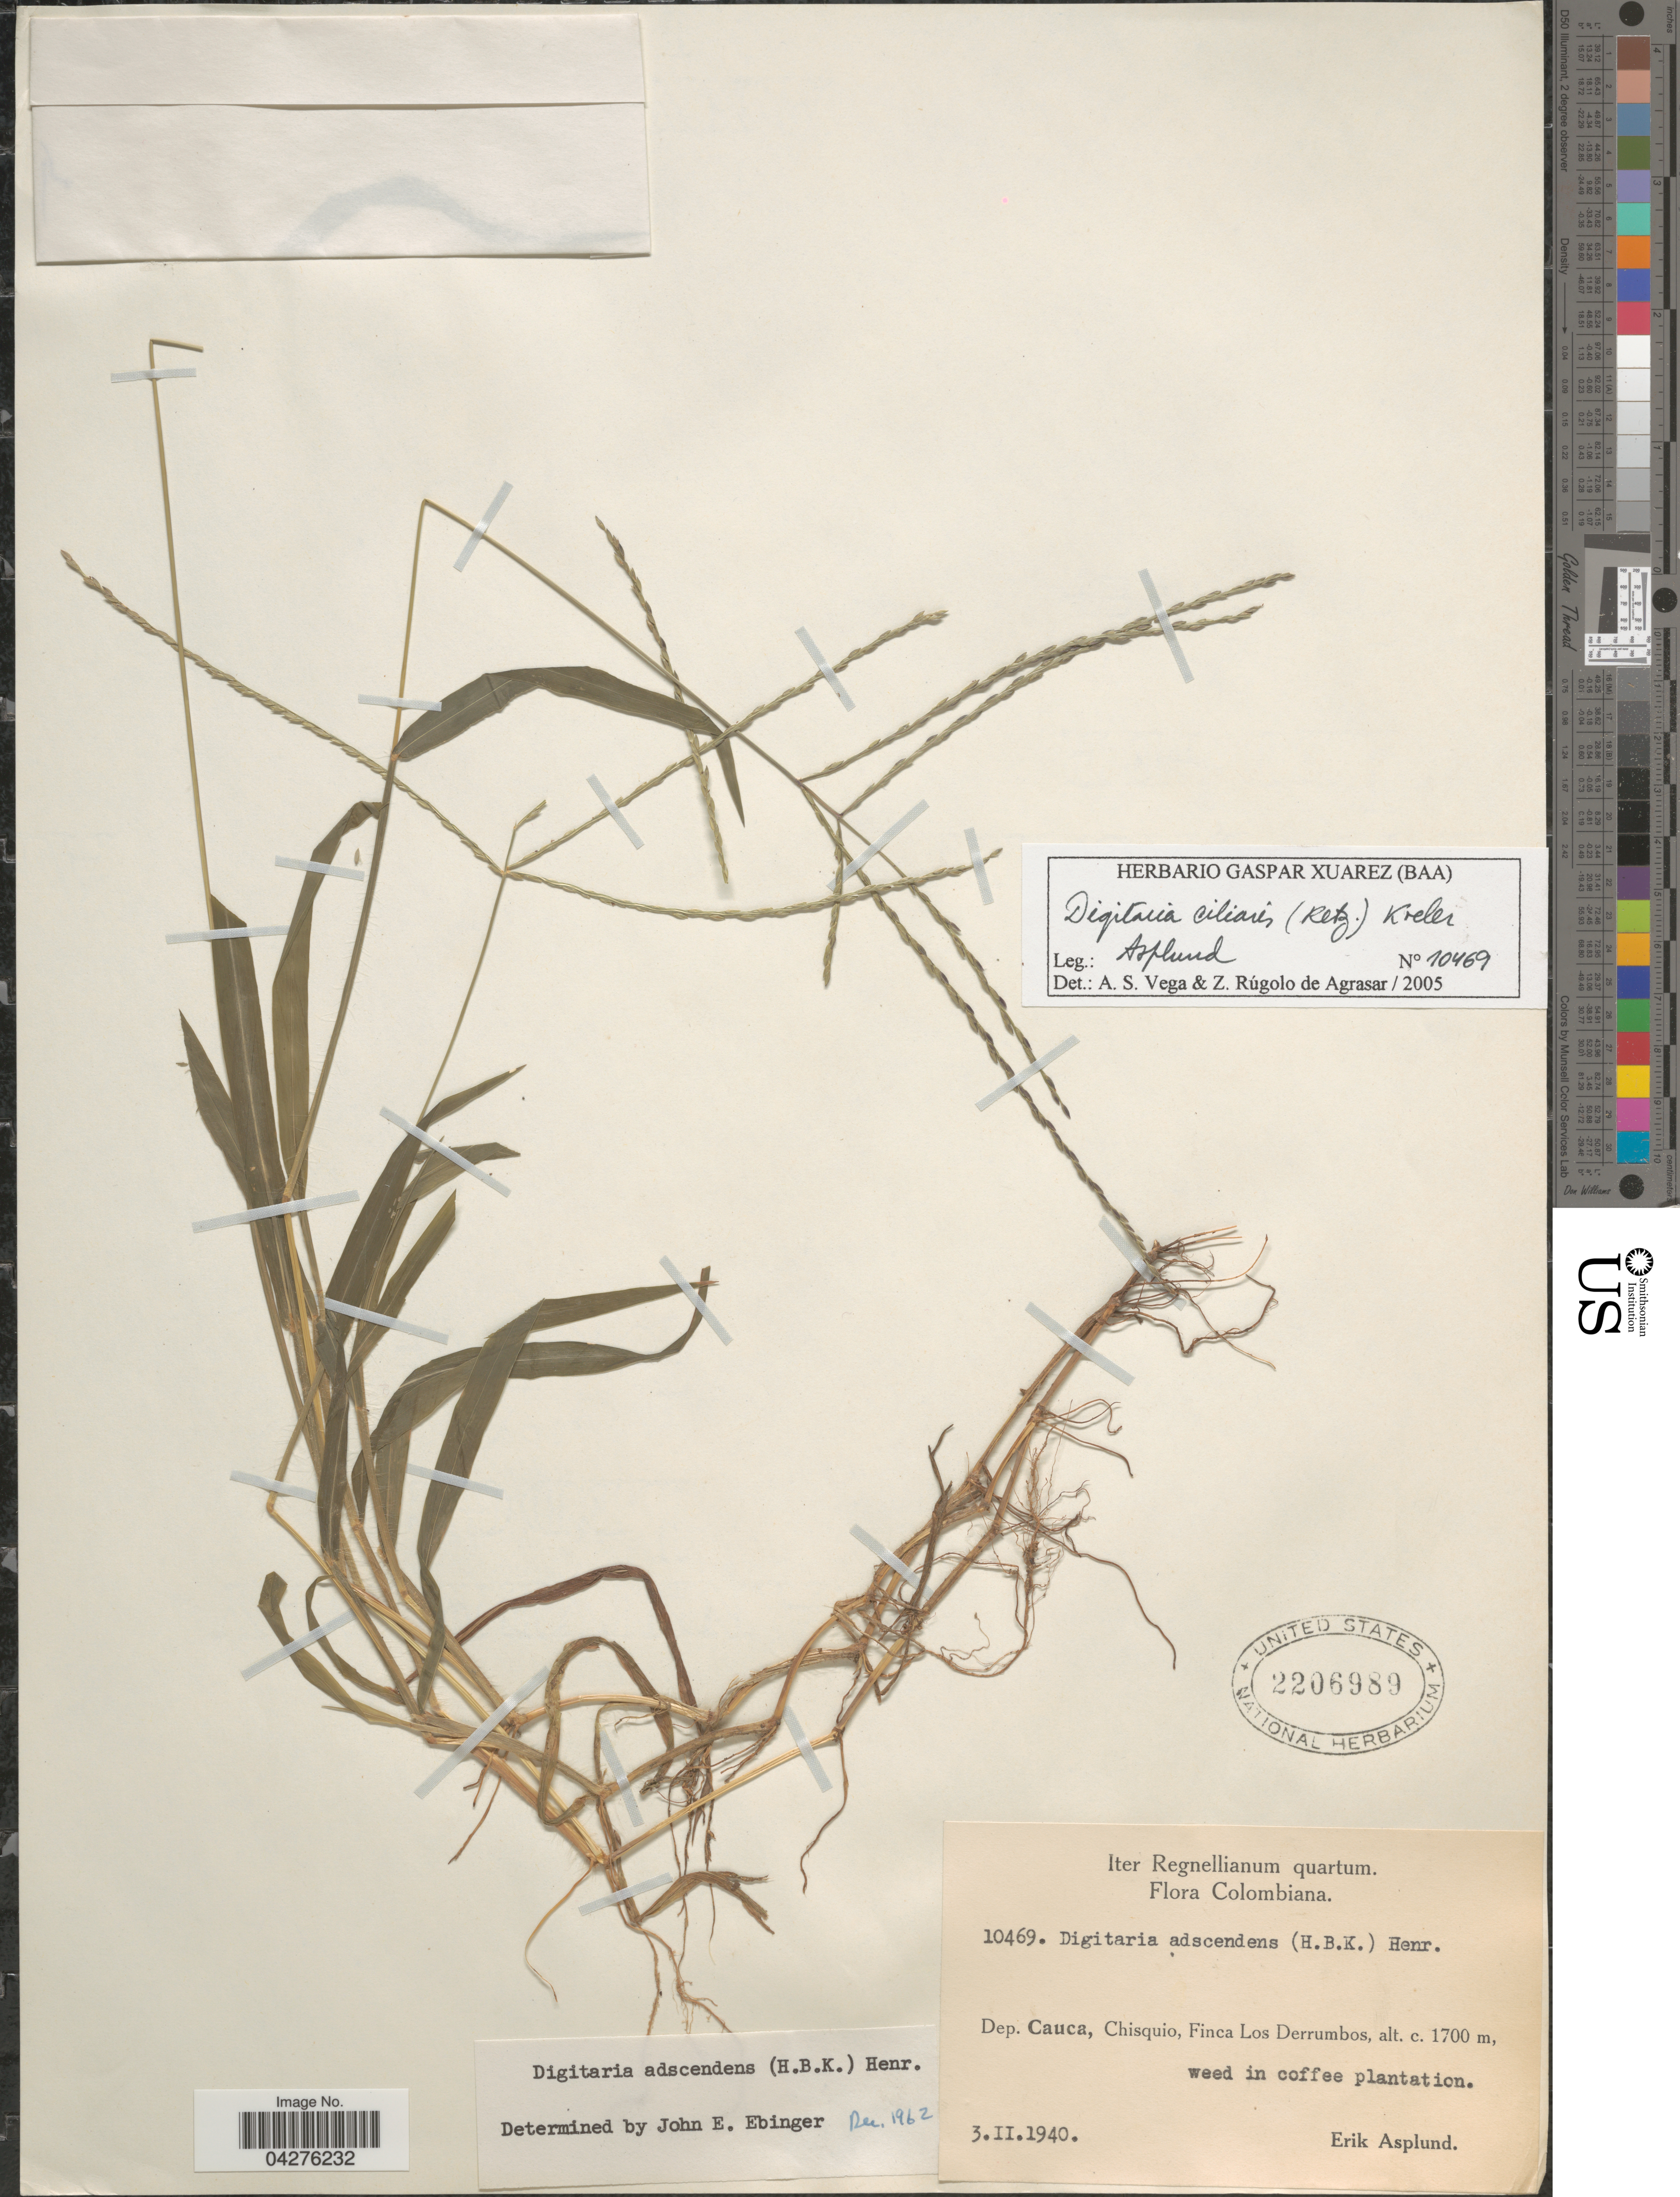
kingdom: Plantae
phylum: Tracheophyta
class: Liliopsida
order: Poales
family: Poaceae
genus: Digitaria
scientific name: Digitaria ciliaris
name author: (Retz.) Koeler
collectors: E. Asplund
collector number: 10469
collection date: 1940-02-03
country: Colombia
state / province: Cauca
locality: Iter Regnellianum quartum. Dep. Cauca, Chisquio, Finca Los Derrumbos.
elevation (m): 1700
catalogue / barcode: US 2206989